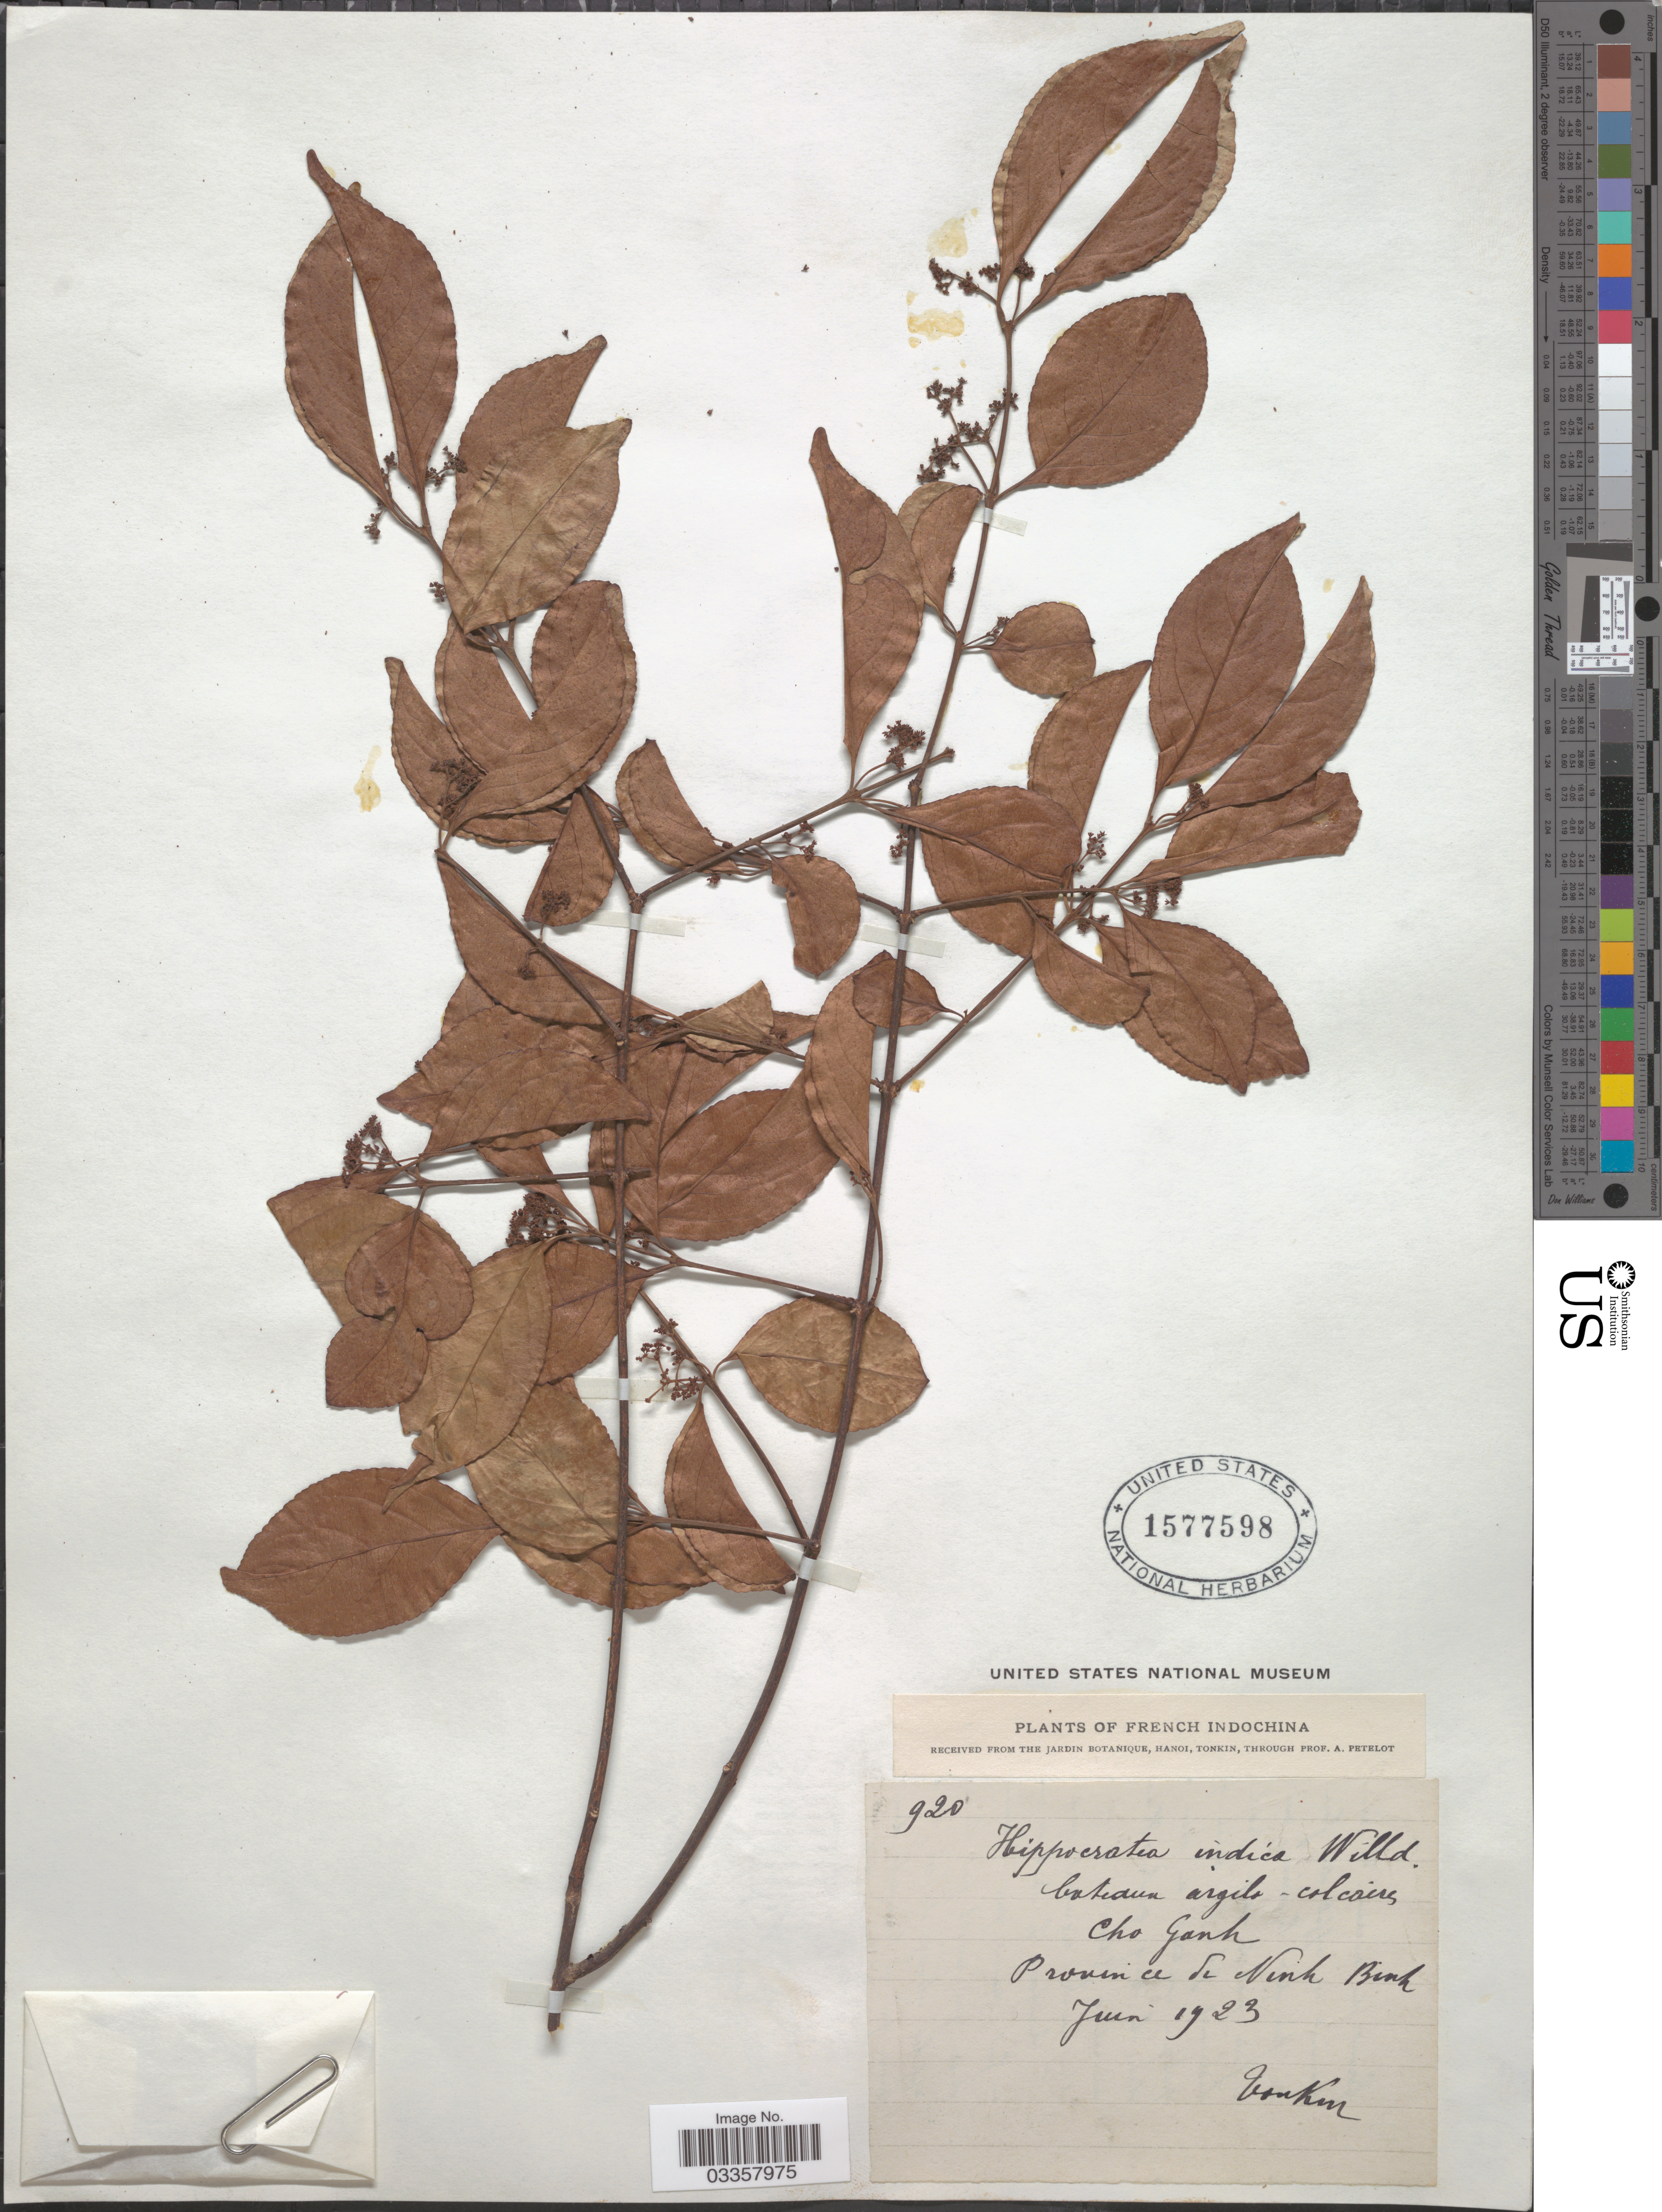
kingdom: Plantae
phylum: Tracheophyta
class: Magnoliopsida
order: Celastrales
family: Celastraceae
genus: Reissantia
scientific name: Reissantia indica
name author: (Willd.) N. Hallé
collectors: A. Petelot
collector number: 920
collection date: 1923-06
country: Vietnam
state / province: Ninh Binh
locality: French Indochina. Cho Ganh. [unsure placement]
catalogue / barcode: US 1577598